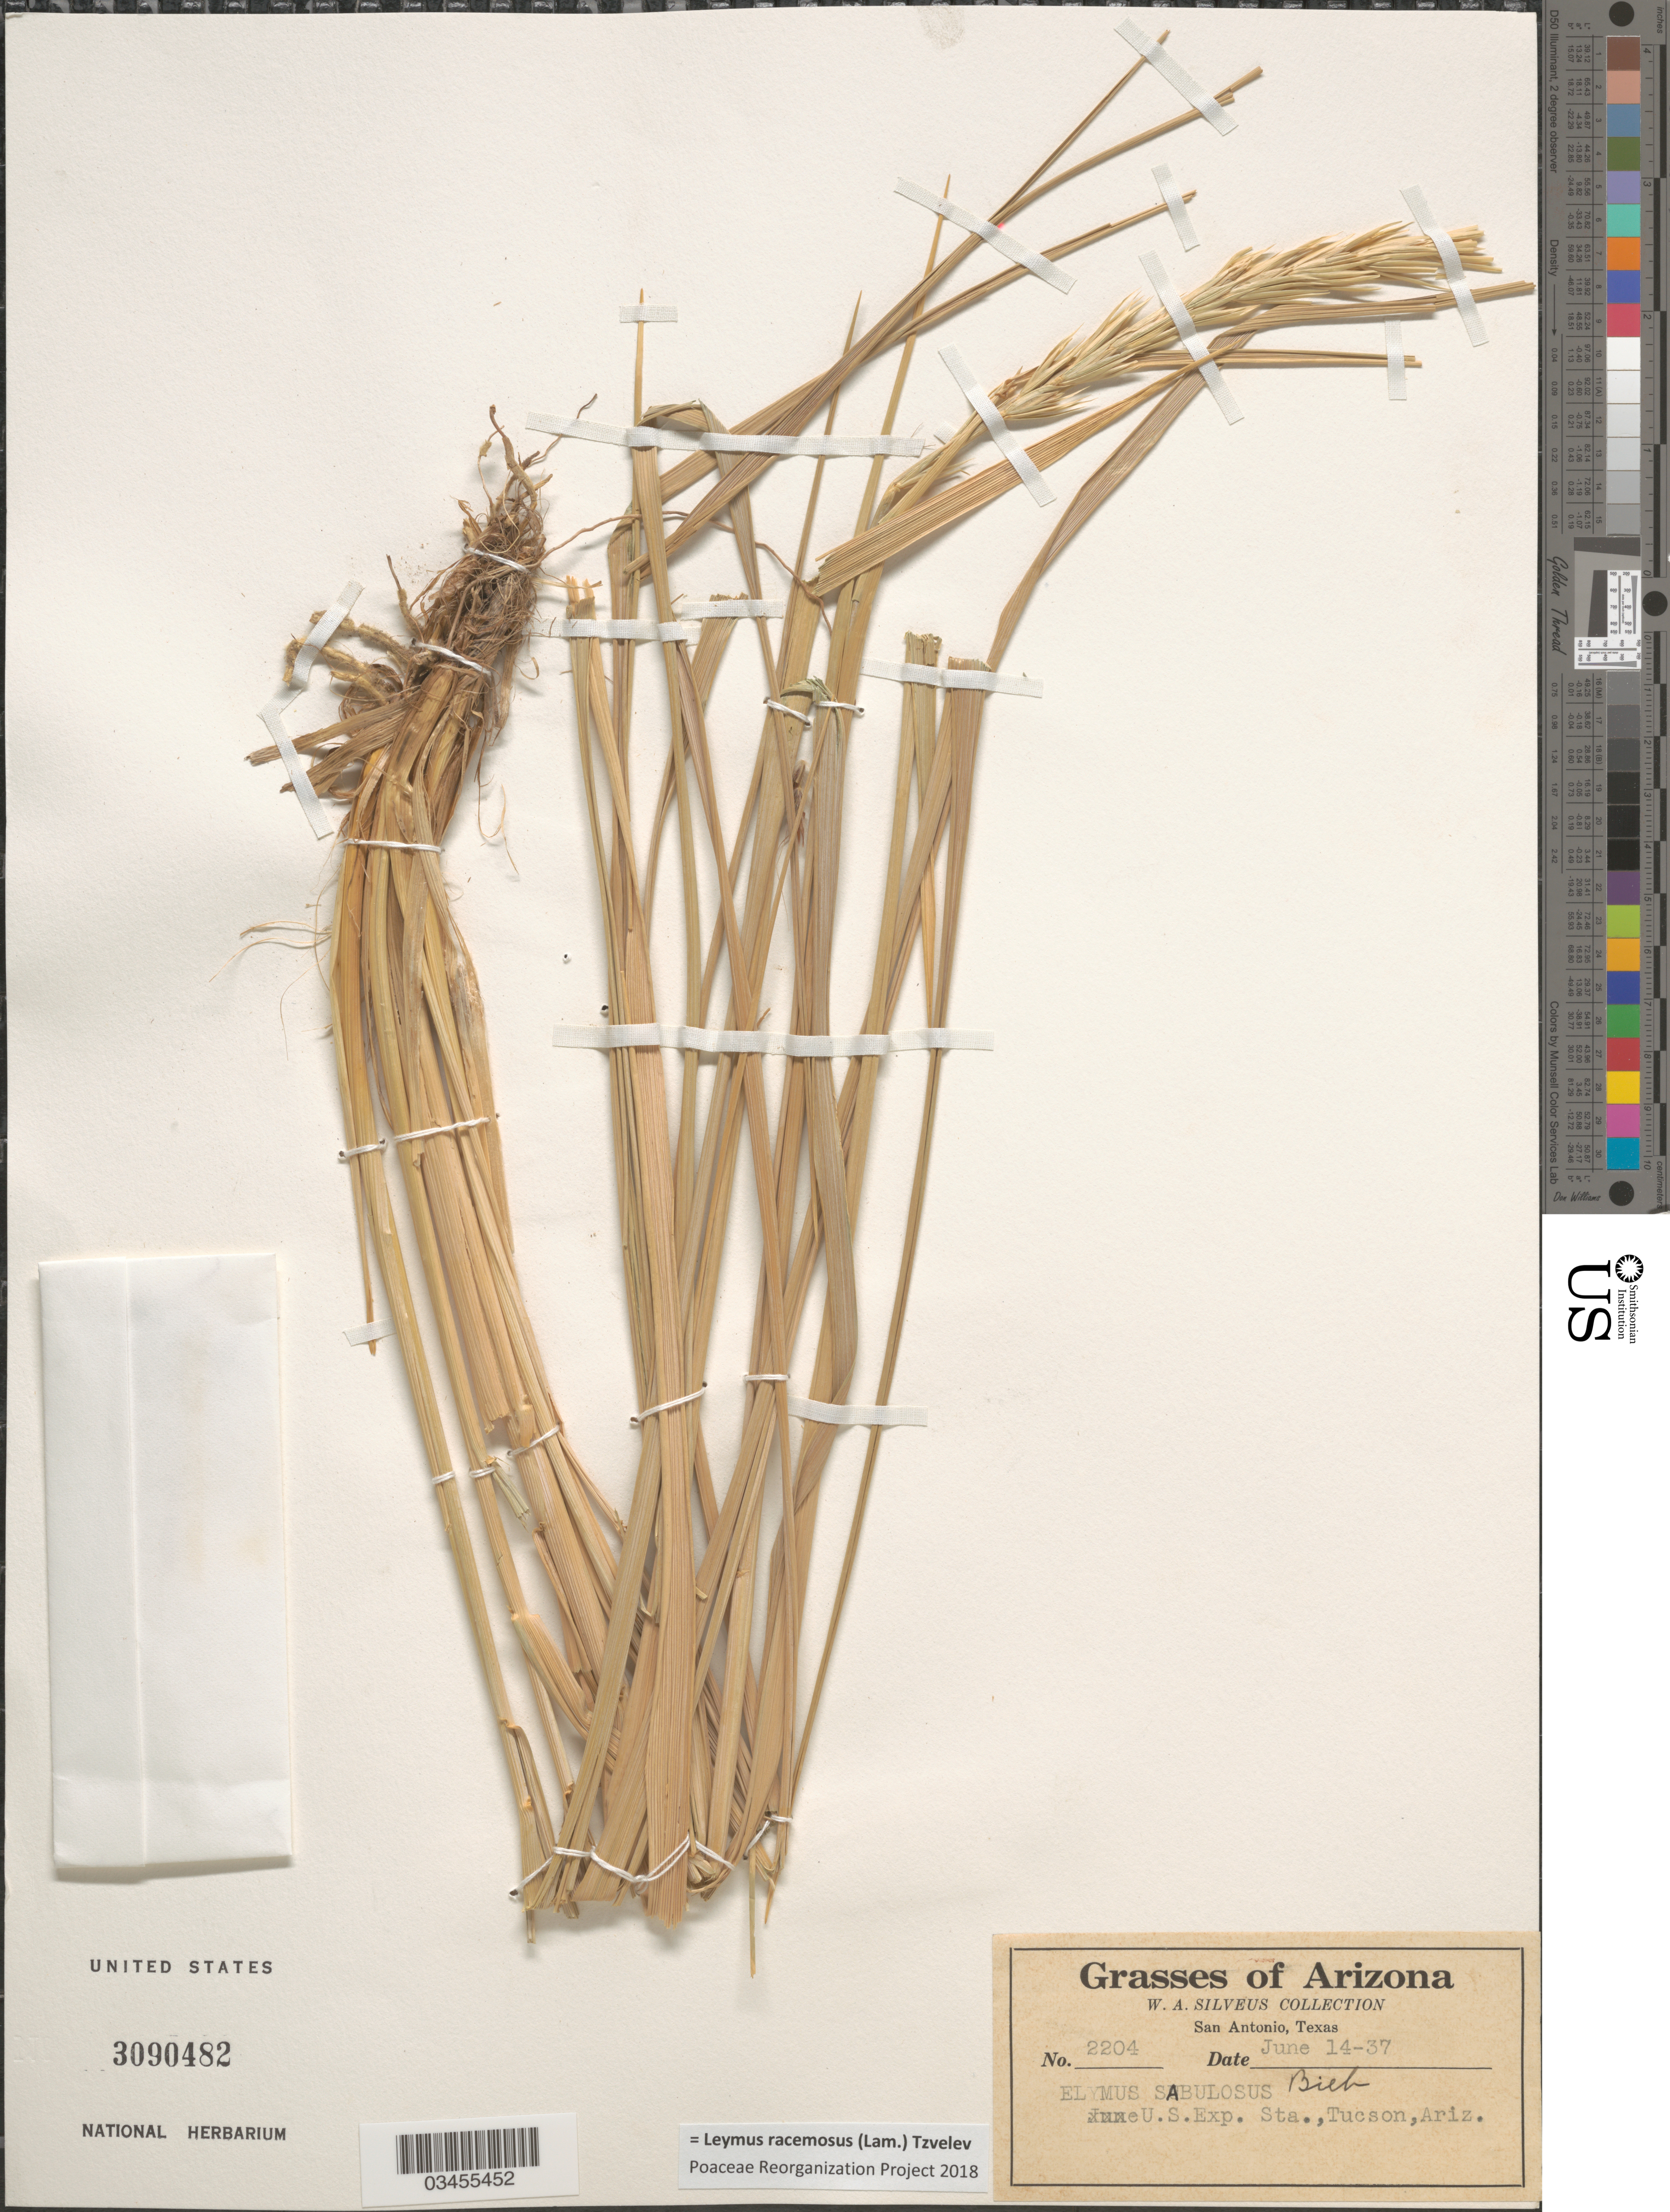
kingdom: Plantae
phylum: Tracheophyta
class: Liliopsida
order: Poales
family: Poaceae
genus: Leymus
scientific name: Leymus racemosus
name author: (Lam.) Tzvelev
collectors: W. Silveus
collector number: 2204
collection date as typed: Transcribed d/m/y: 14/6/37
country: United States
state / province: Arizona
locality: U.S.Exp. Sta.,Tucson.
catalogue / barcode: US 3090482